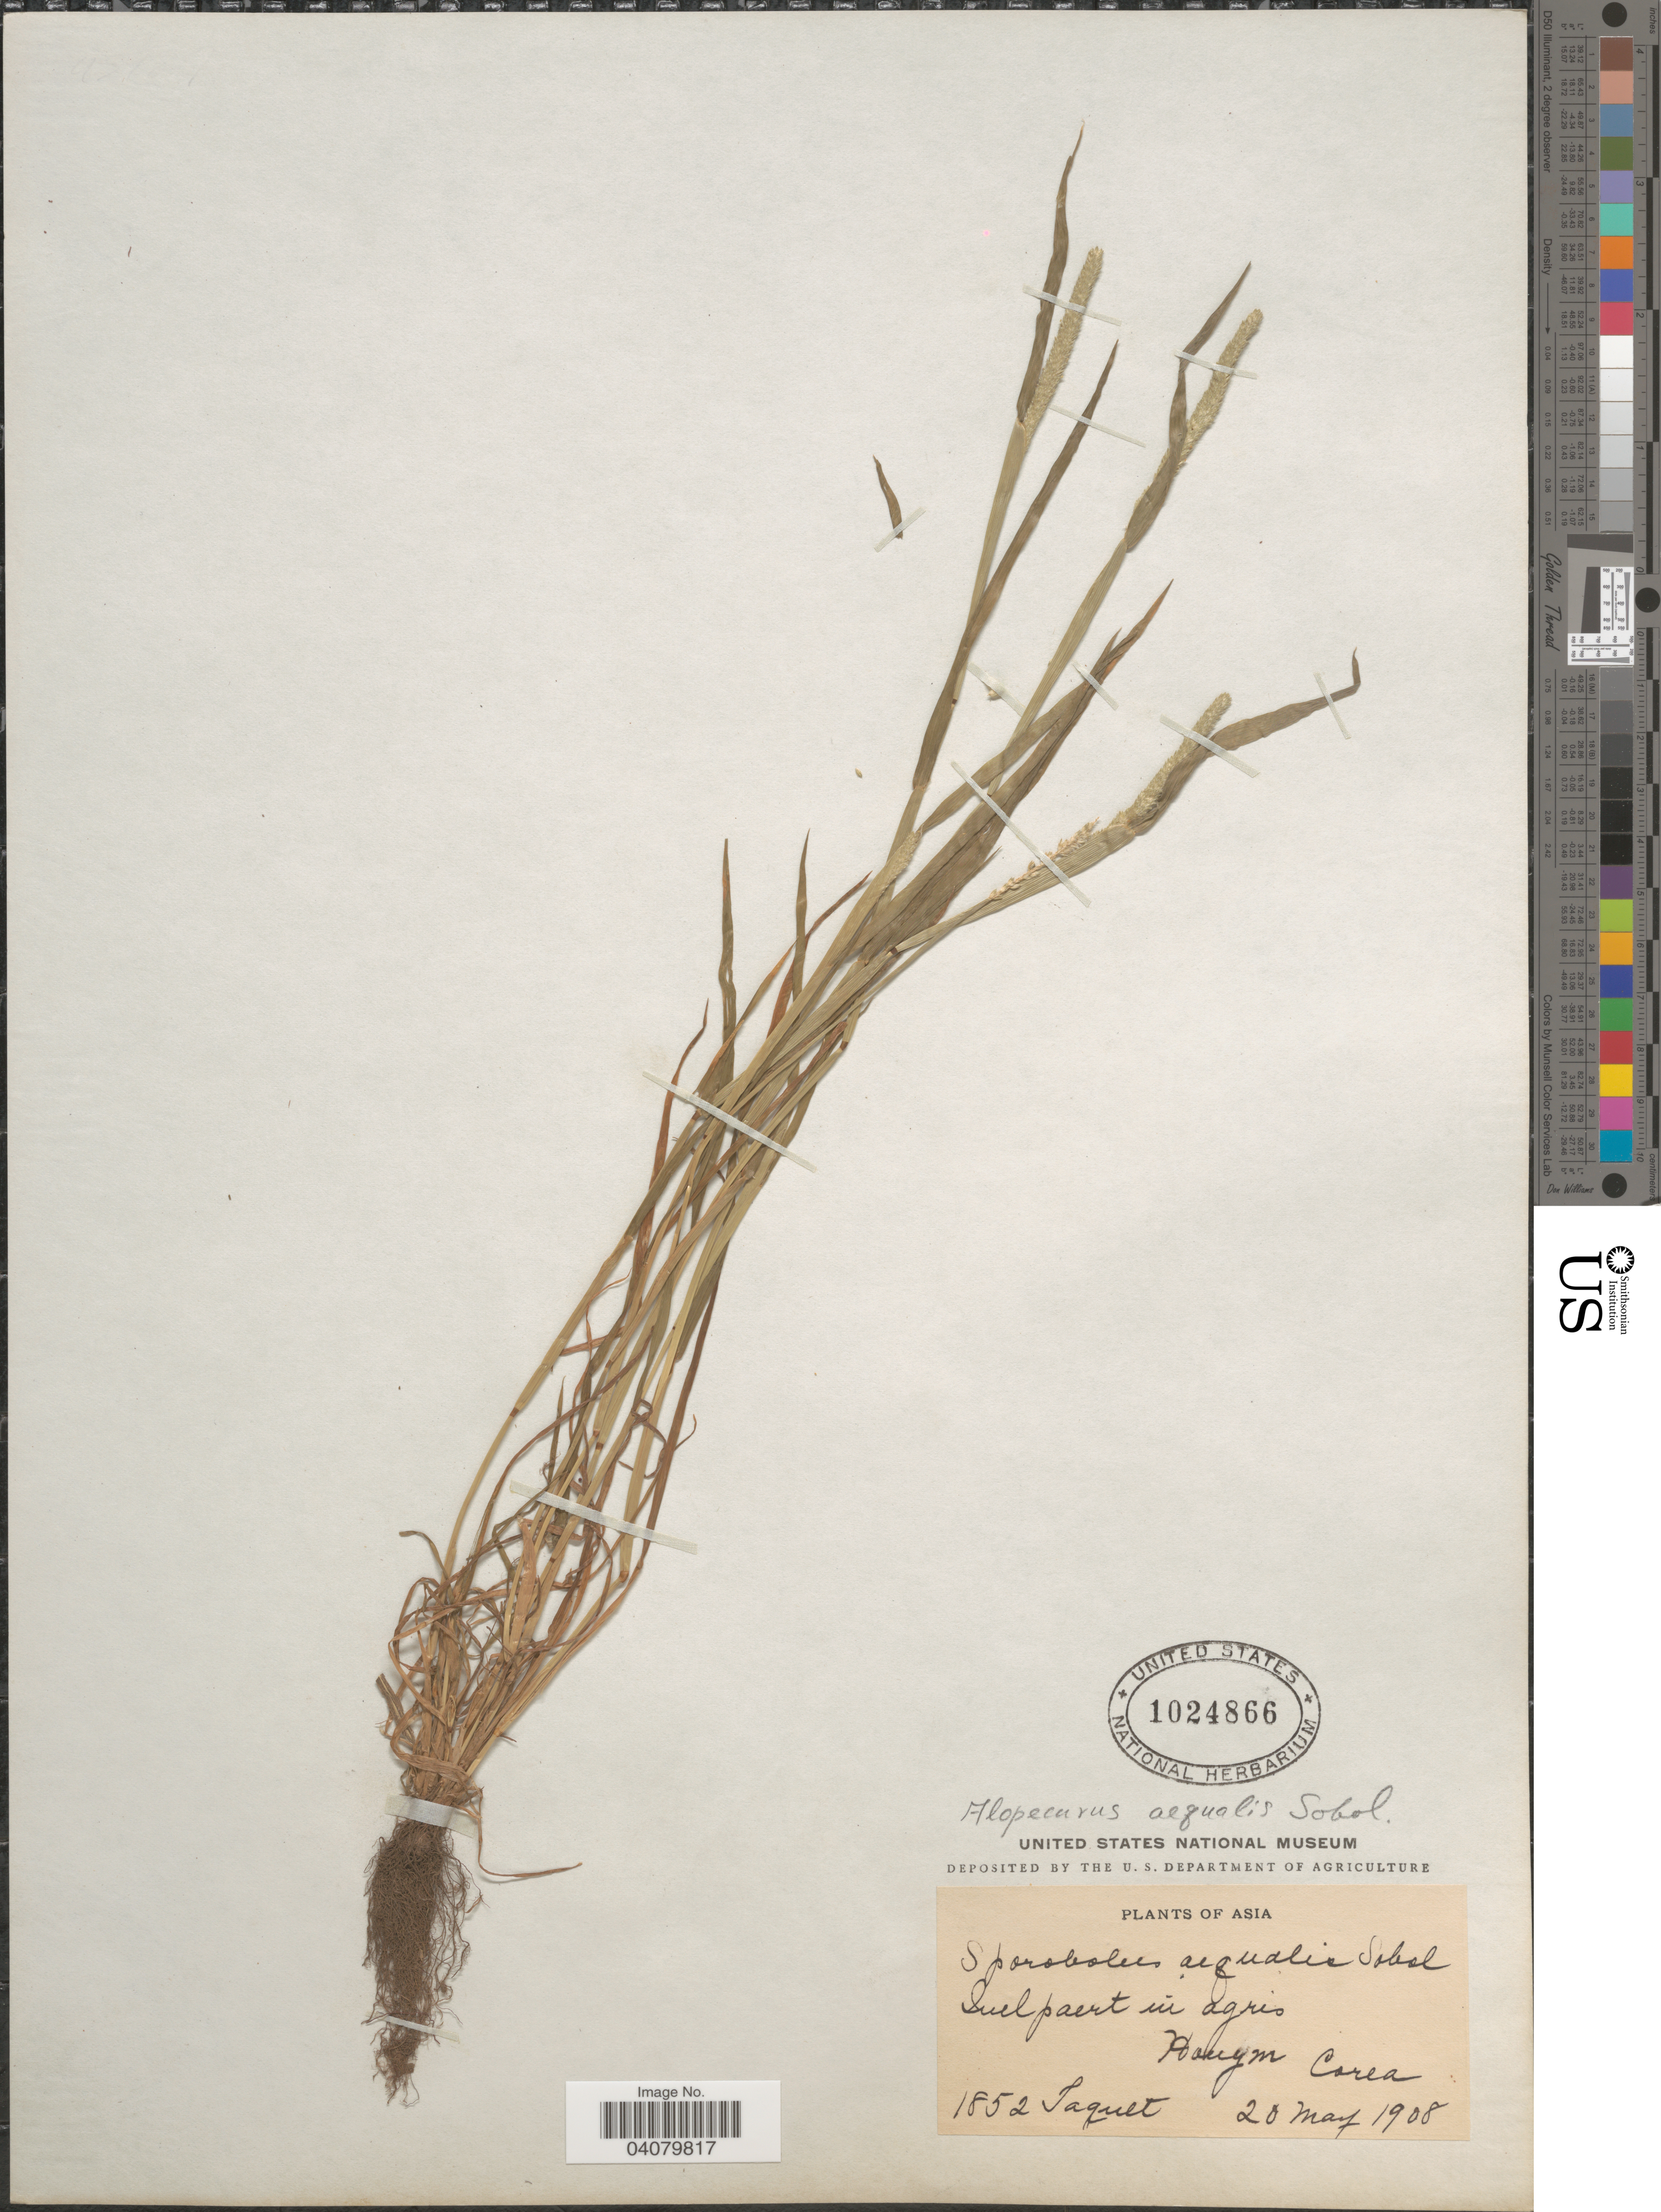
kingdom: Plantae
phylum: Tracheophyta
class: Liliopsida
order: Poales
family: Poaceae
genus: Alopecurus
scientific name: Alopecurus aequalis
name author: Sobol.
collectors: Taquet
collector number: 1852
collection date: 1908-05-20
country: South Korea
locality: Quelpart Island (Quelpart Island) Corea.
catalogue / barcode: US 1024866